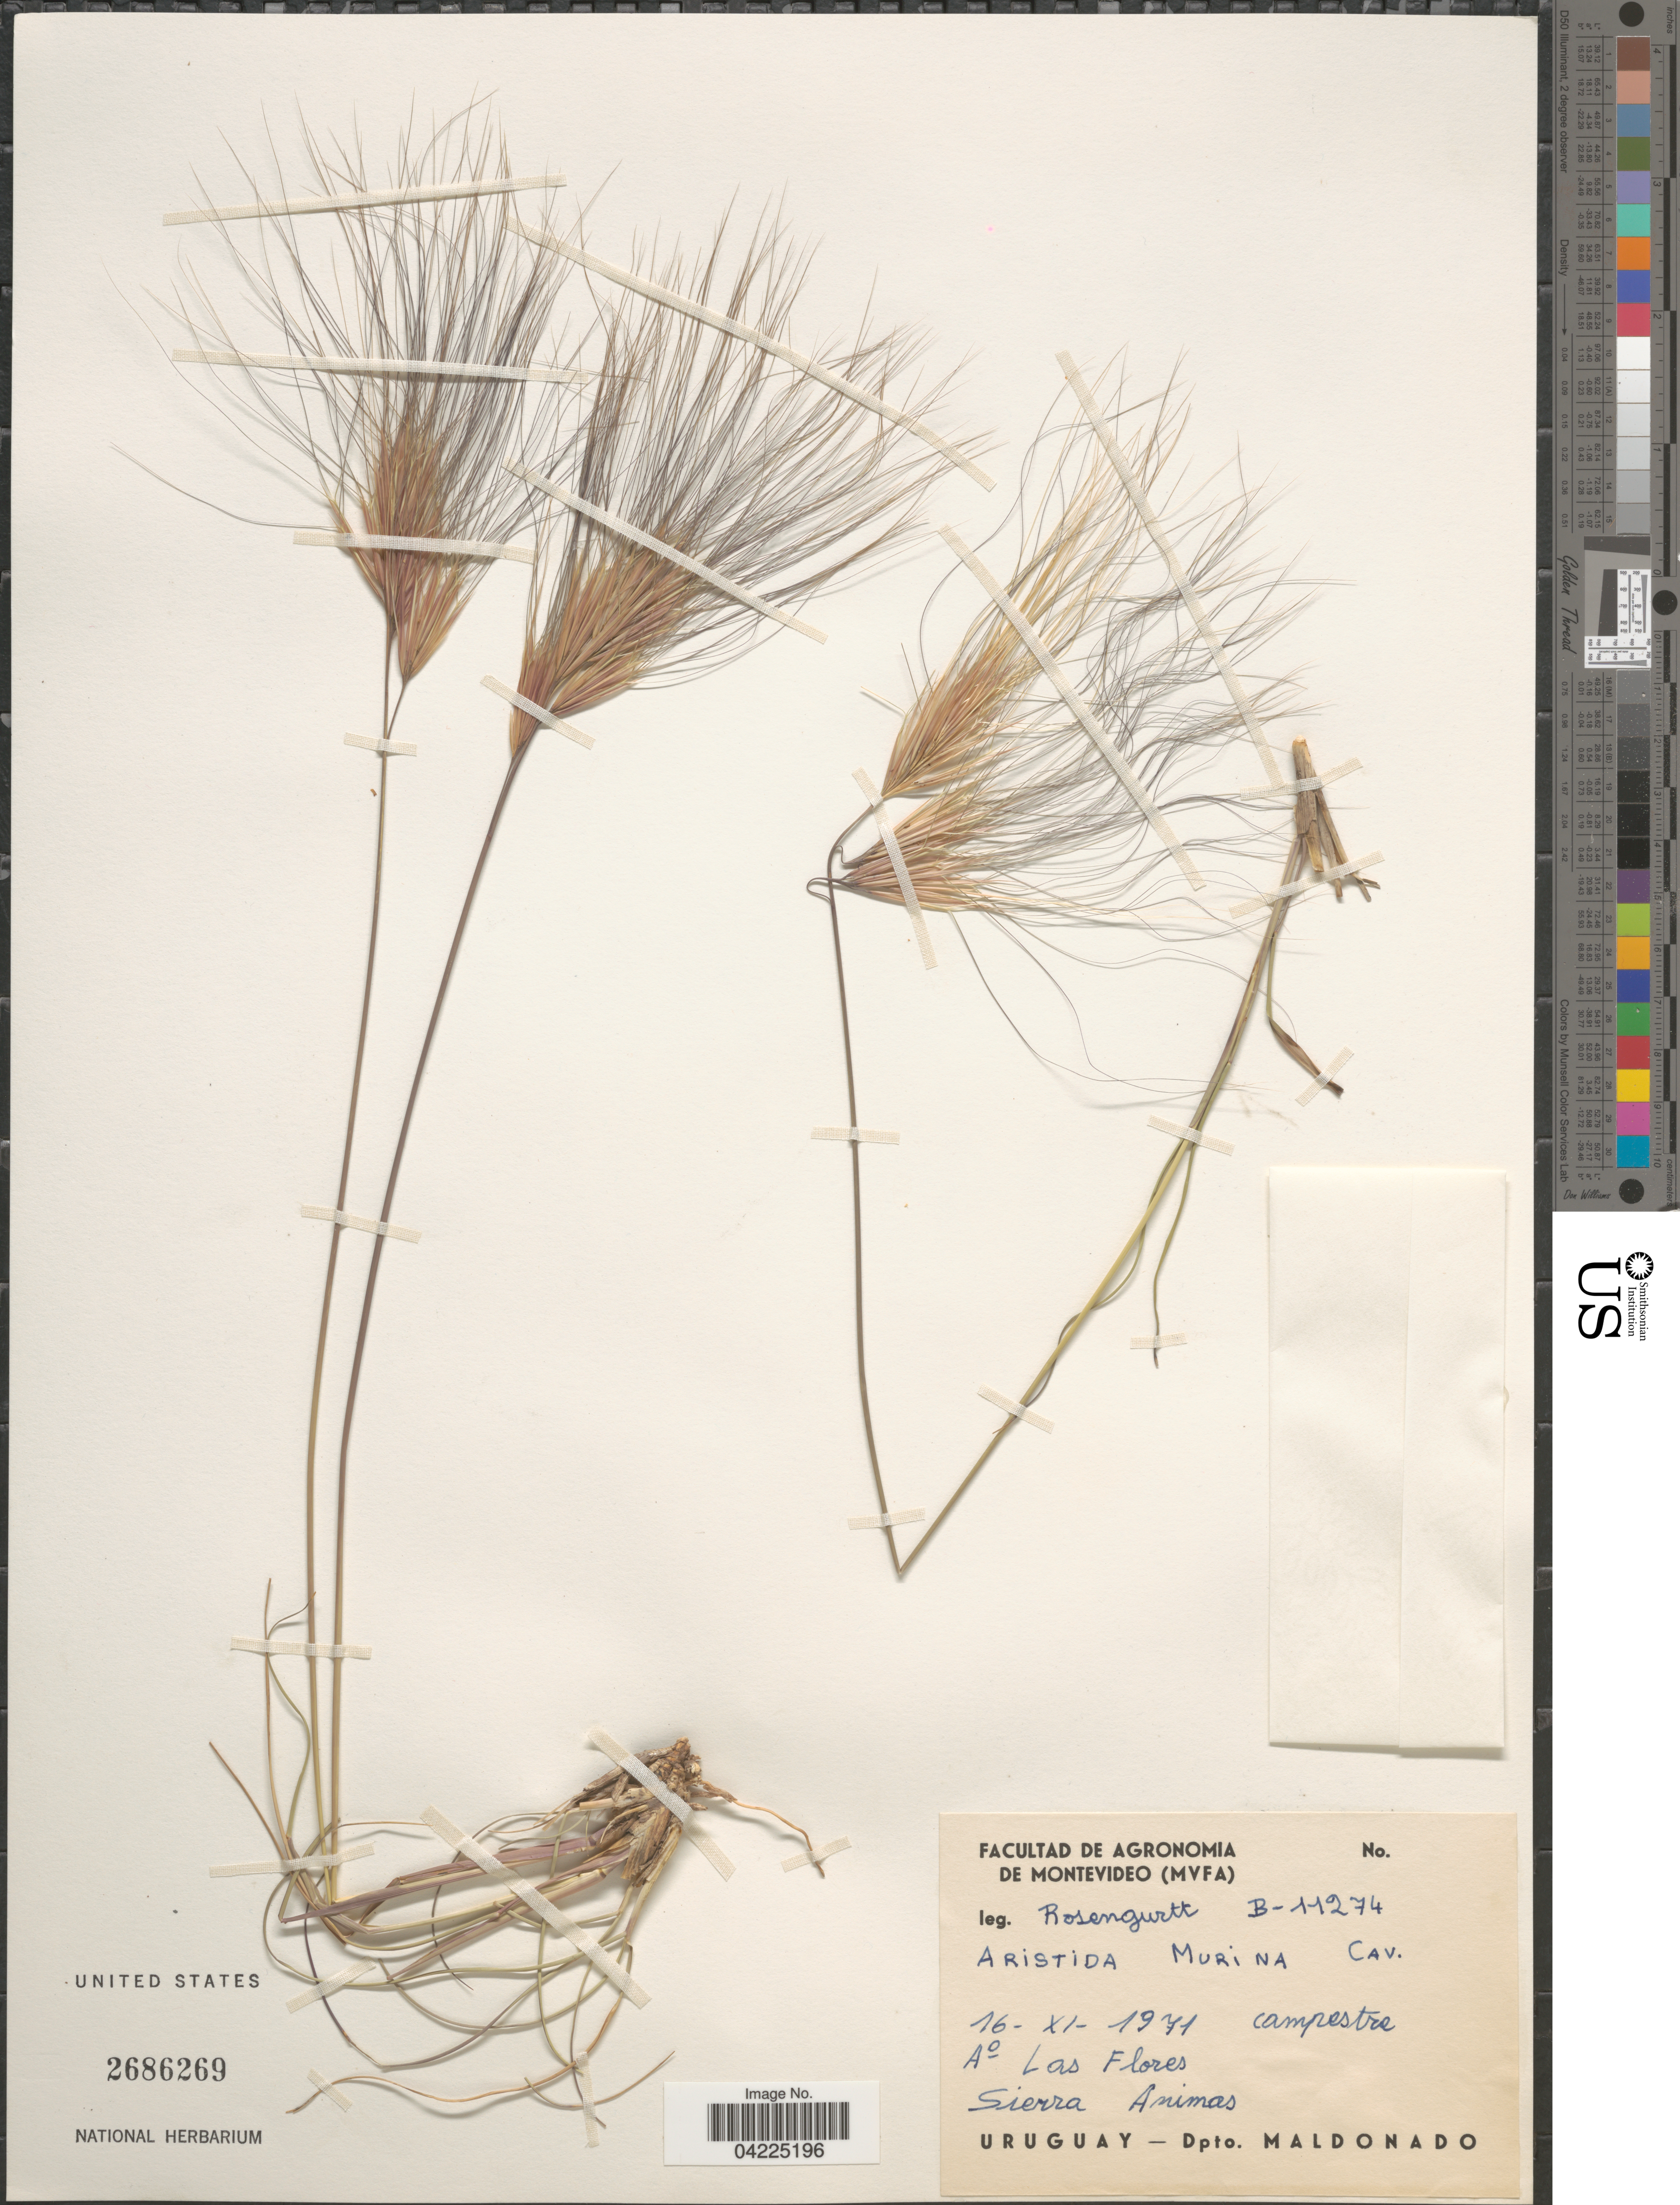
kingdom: Plantae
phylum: Tracheophyta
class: Liliopsida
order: Poales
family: Poaceae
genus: Aristida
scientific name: Aristida murina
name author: Cav.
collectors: Rosengurtt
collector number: B-11274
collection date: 1971-11-16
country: Uruguay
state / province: Maldonado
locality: Campestre. Ao Las Flores. Sierra Animas. Dpto. Maldonado.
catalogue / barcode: US 2686269